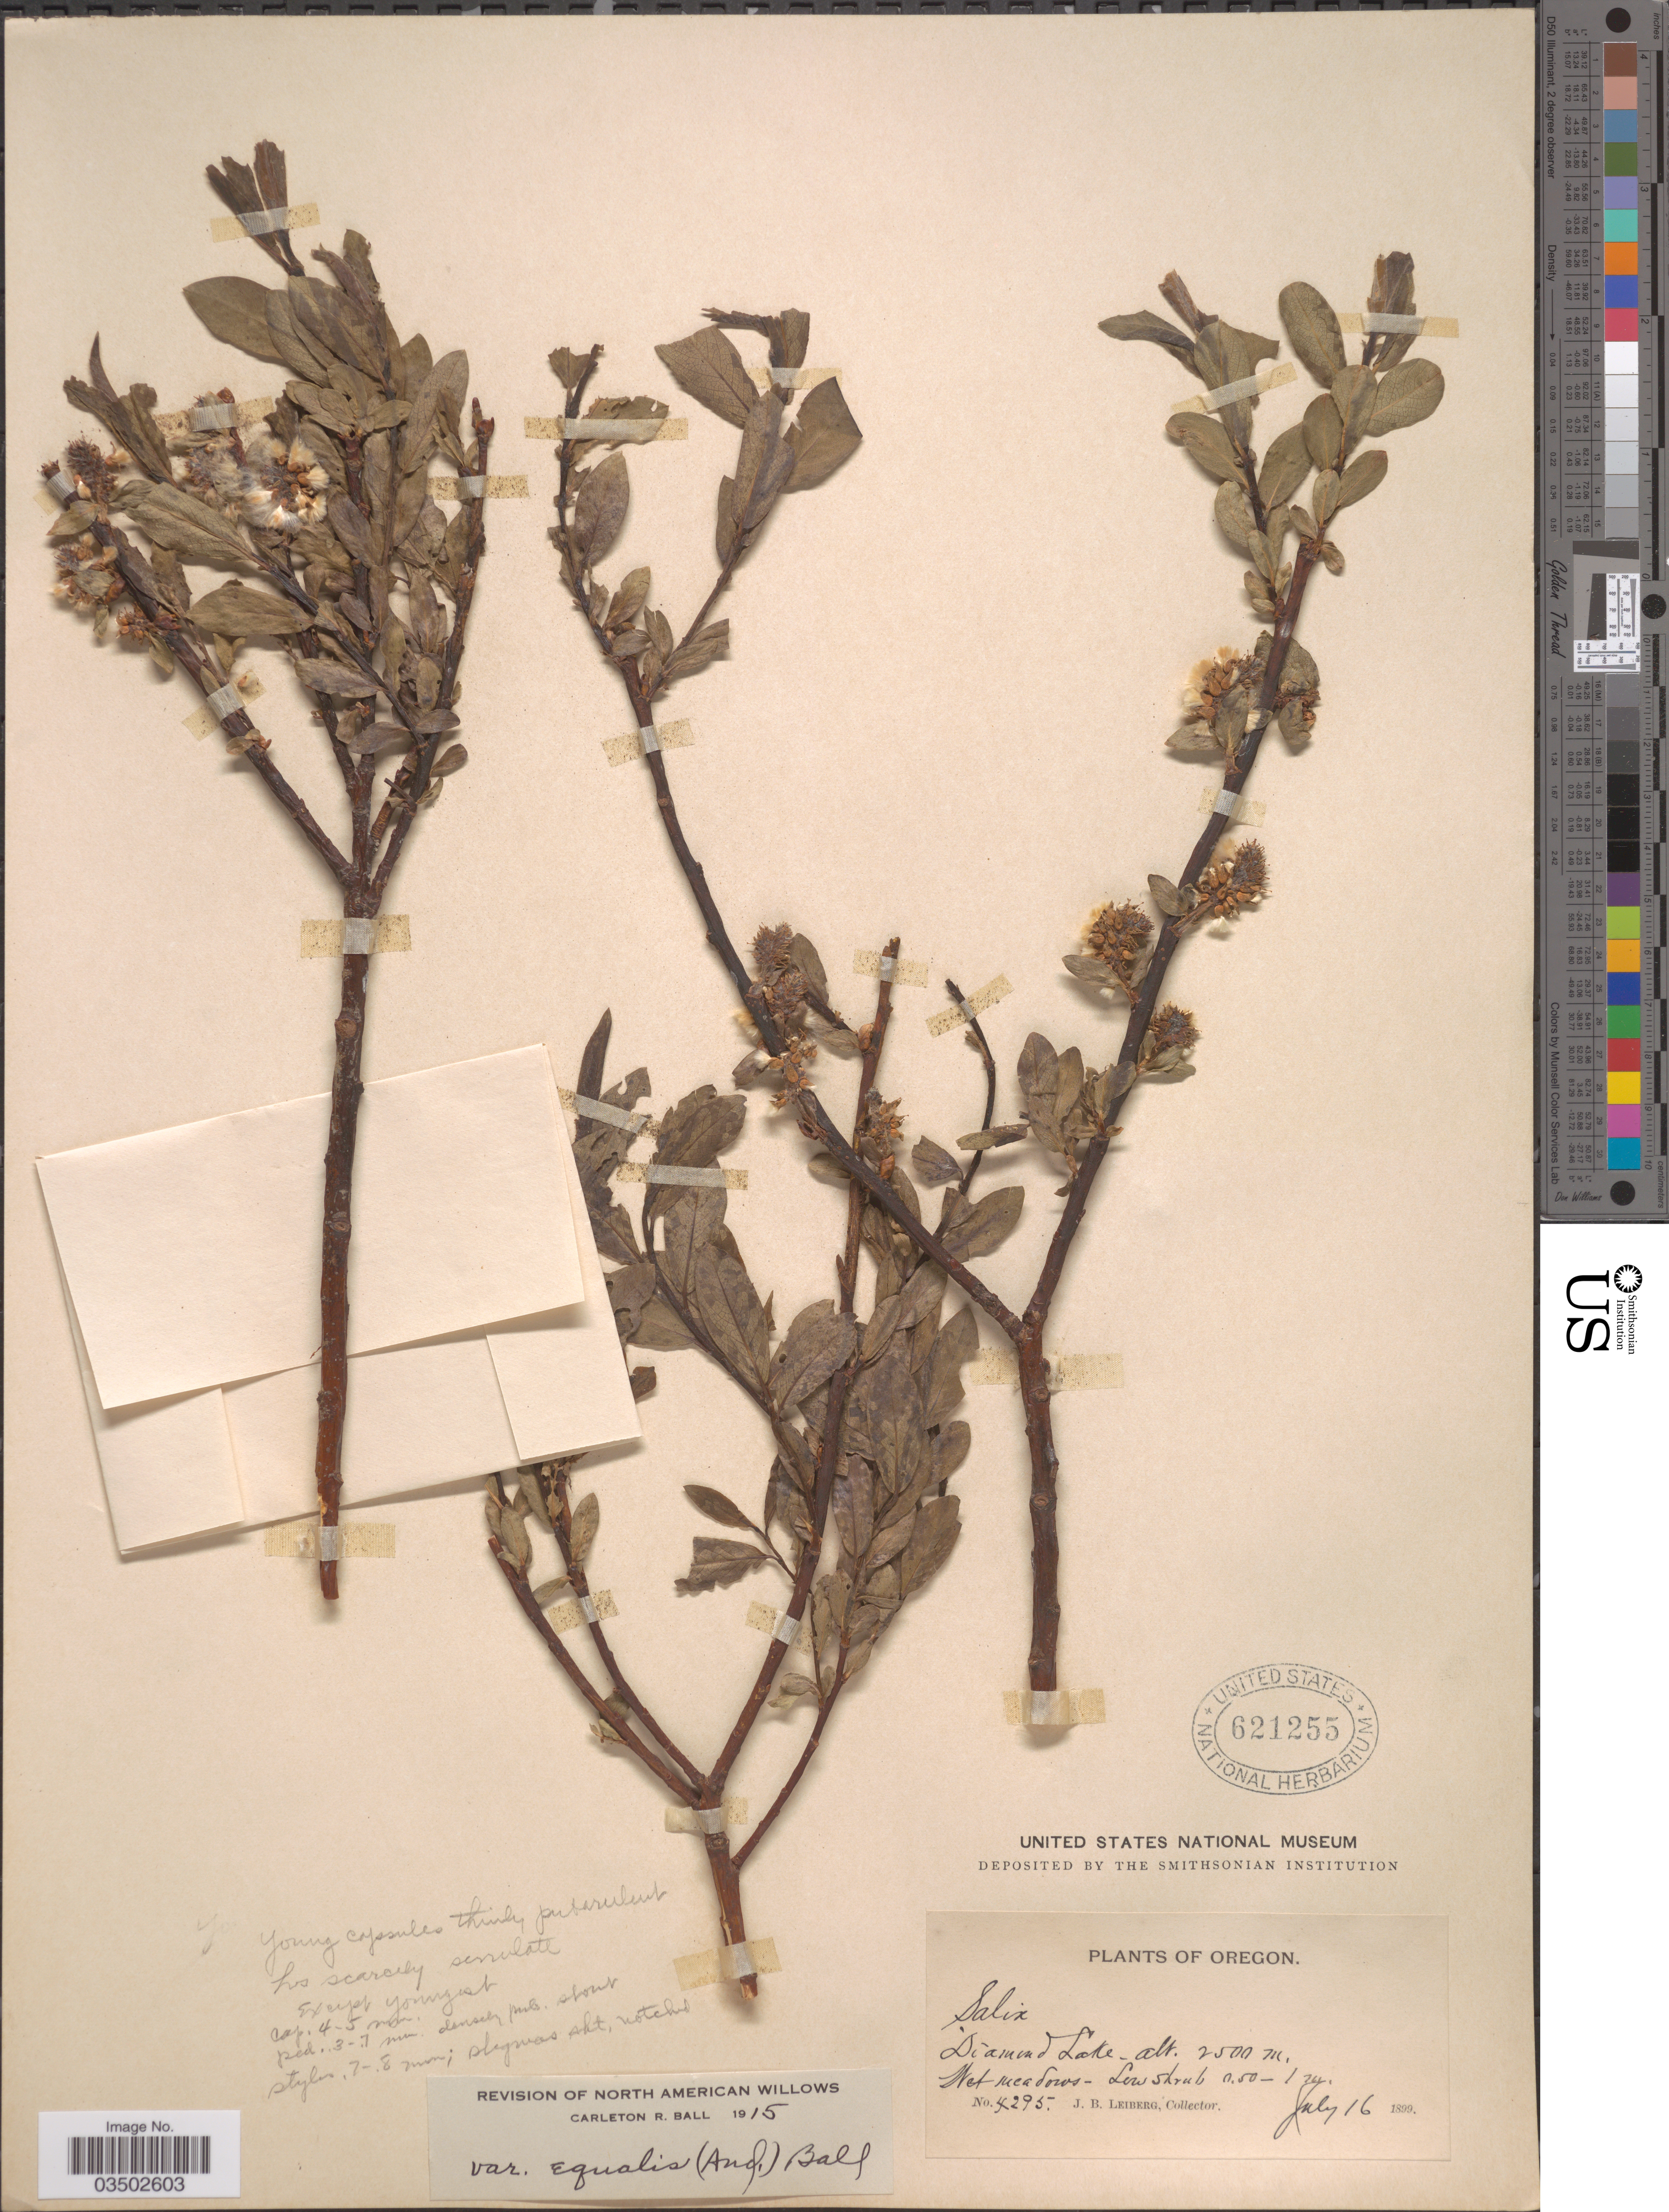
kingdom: Plantae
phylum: Tracheophyta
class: Magnoliopsida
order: Malpighiales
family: Salicaceae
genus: Salix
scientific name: Salix pseudocordata var. aequalis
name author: (Andersson) C.R. Ball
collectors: J. B. Leiberg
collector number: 4295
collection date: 1899-07-16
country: United States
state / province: Oregon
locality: Diamond Lake.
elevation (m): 2500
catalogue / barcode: US 621255